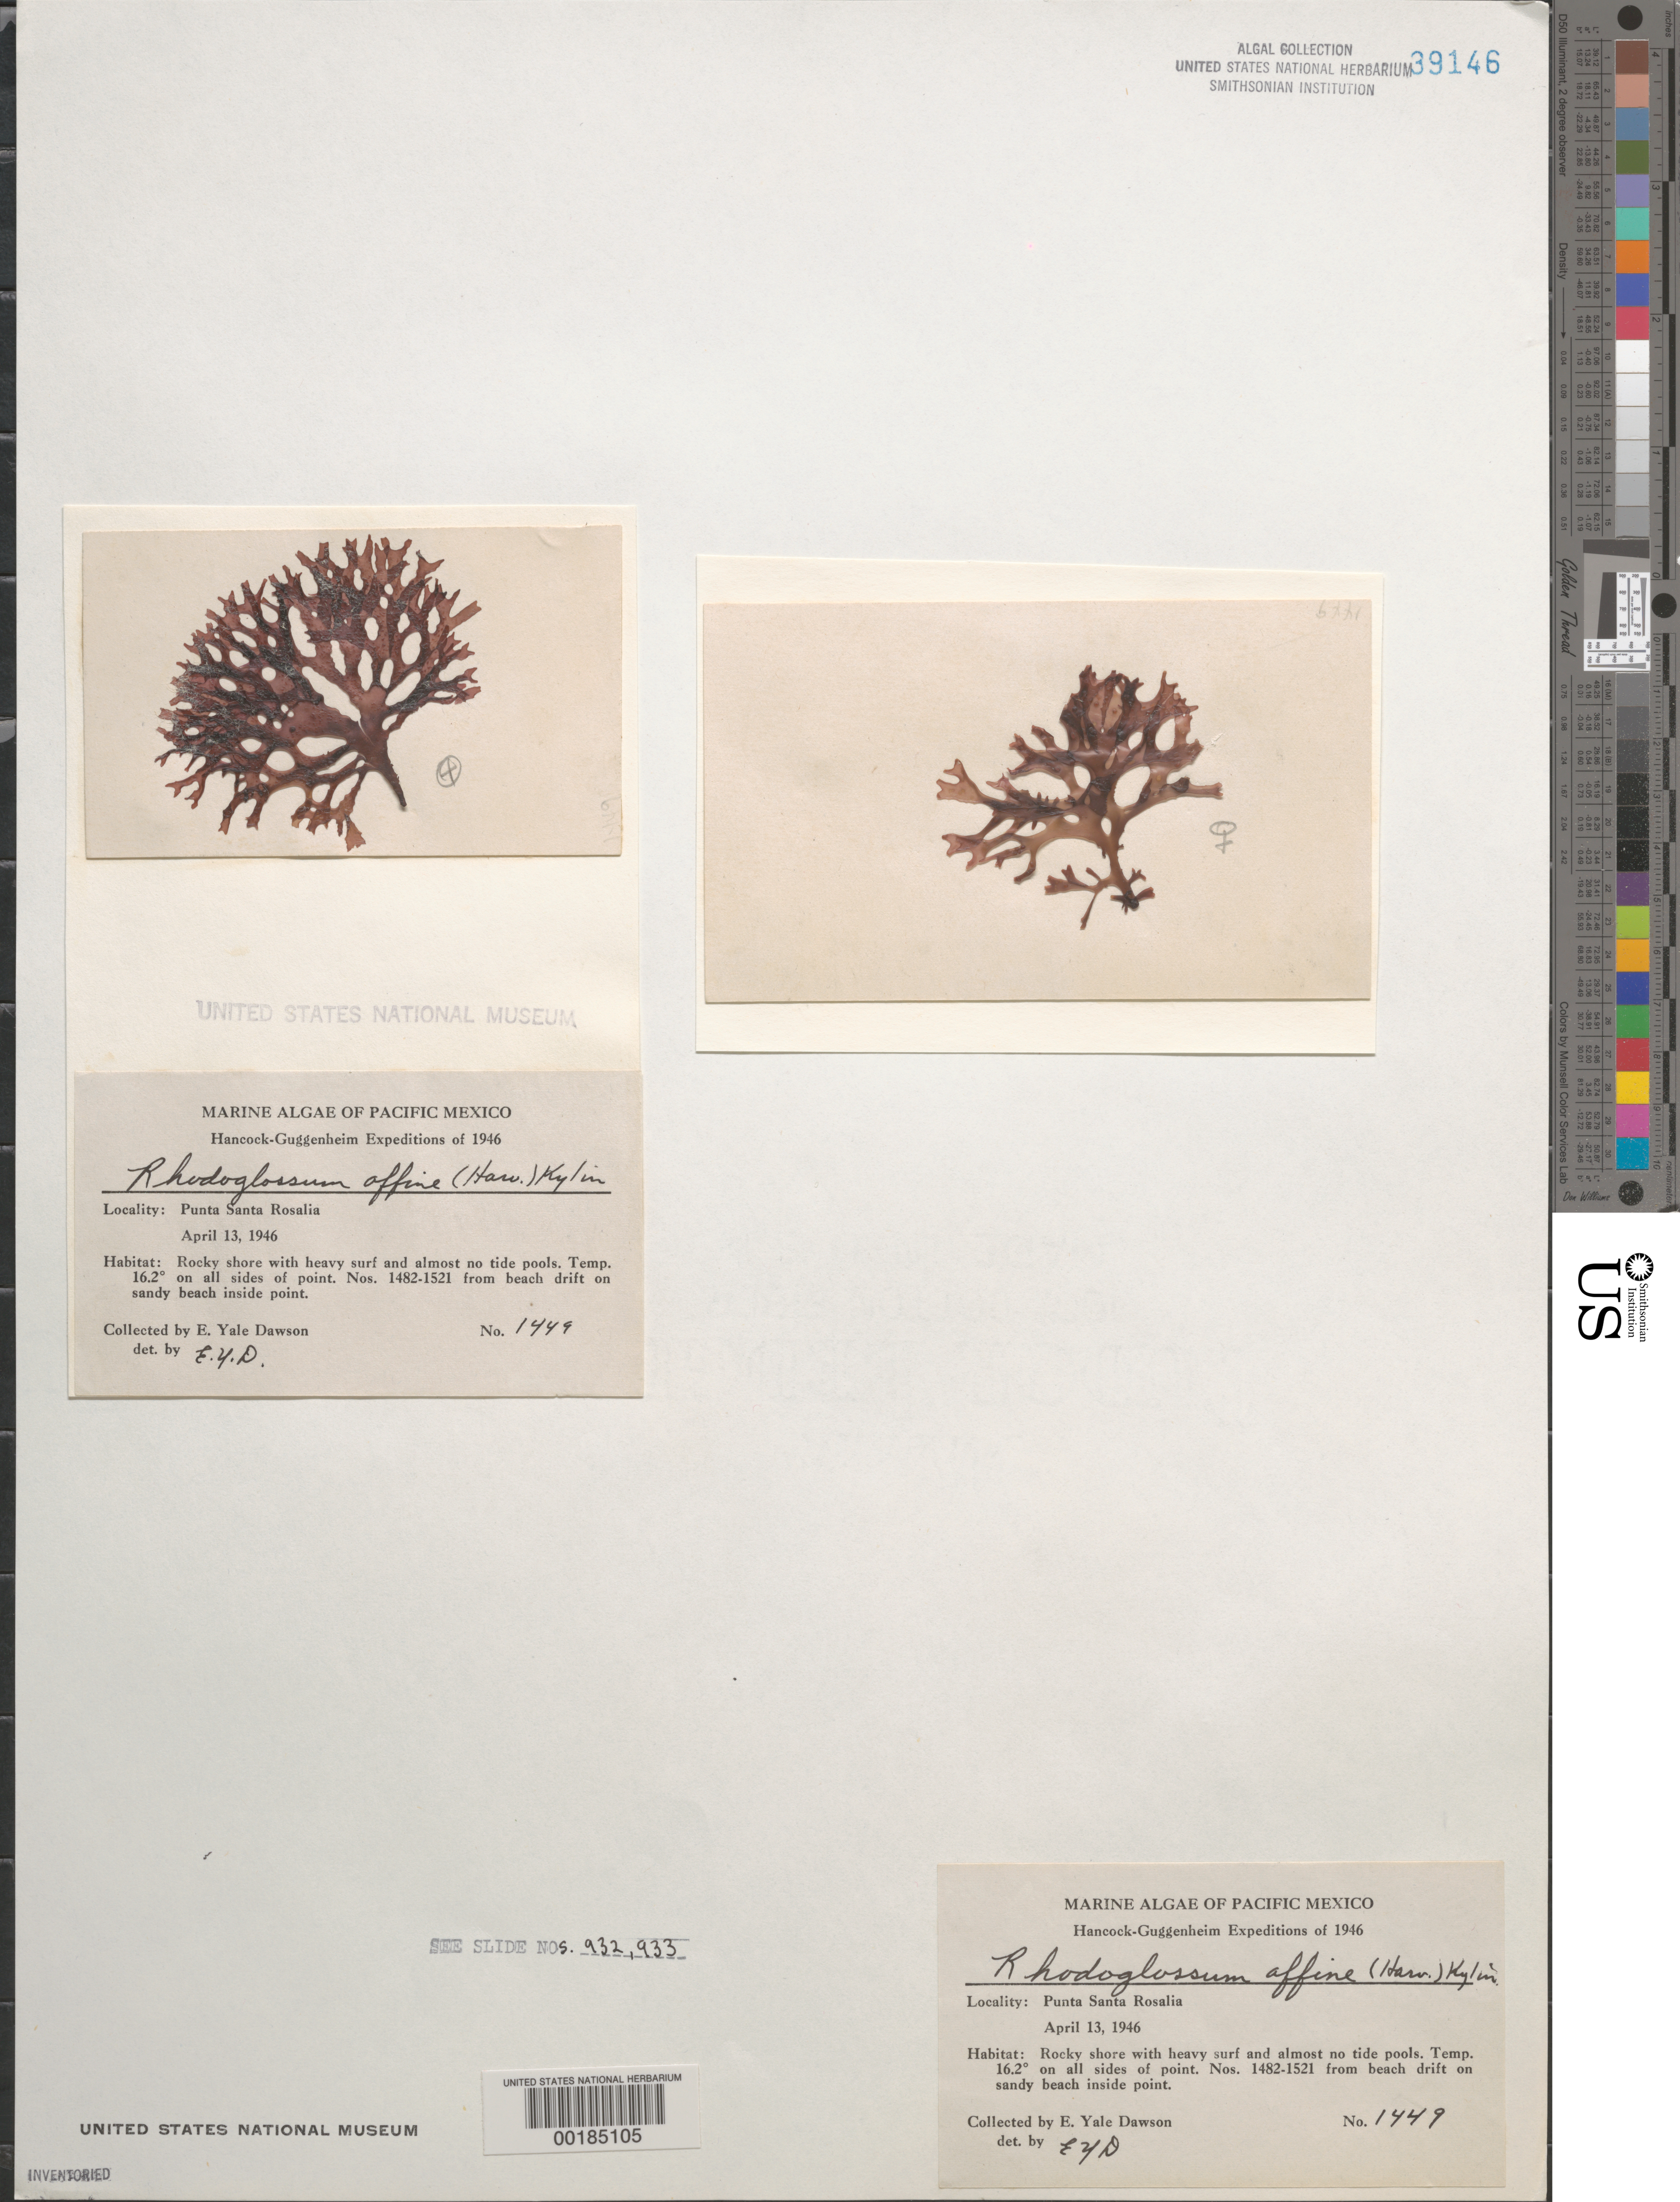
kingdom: Plantae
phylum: Rhodophyta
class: Florideophyceae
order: Gigartinales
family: Gigartinaceae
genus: Mazzaella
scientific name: Mazzaella affinis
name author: (Harvey) Fredericq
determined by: Algae name updating Project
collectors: E. Y. Dawson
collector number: EYD 1449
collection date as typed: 13 Apr 1946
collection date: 1946-04-13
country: Mexico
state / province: Baja California Sur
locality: Punta Santa Rosalia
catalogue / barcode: US 39146